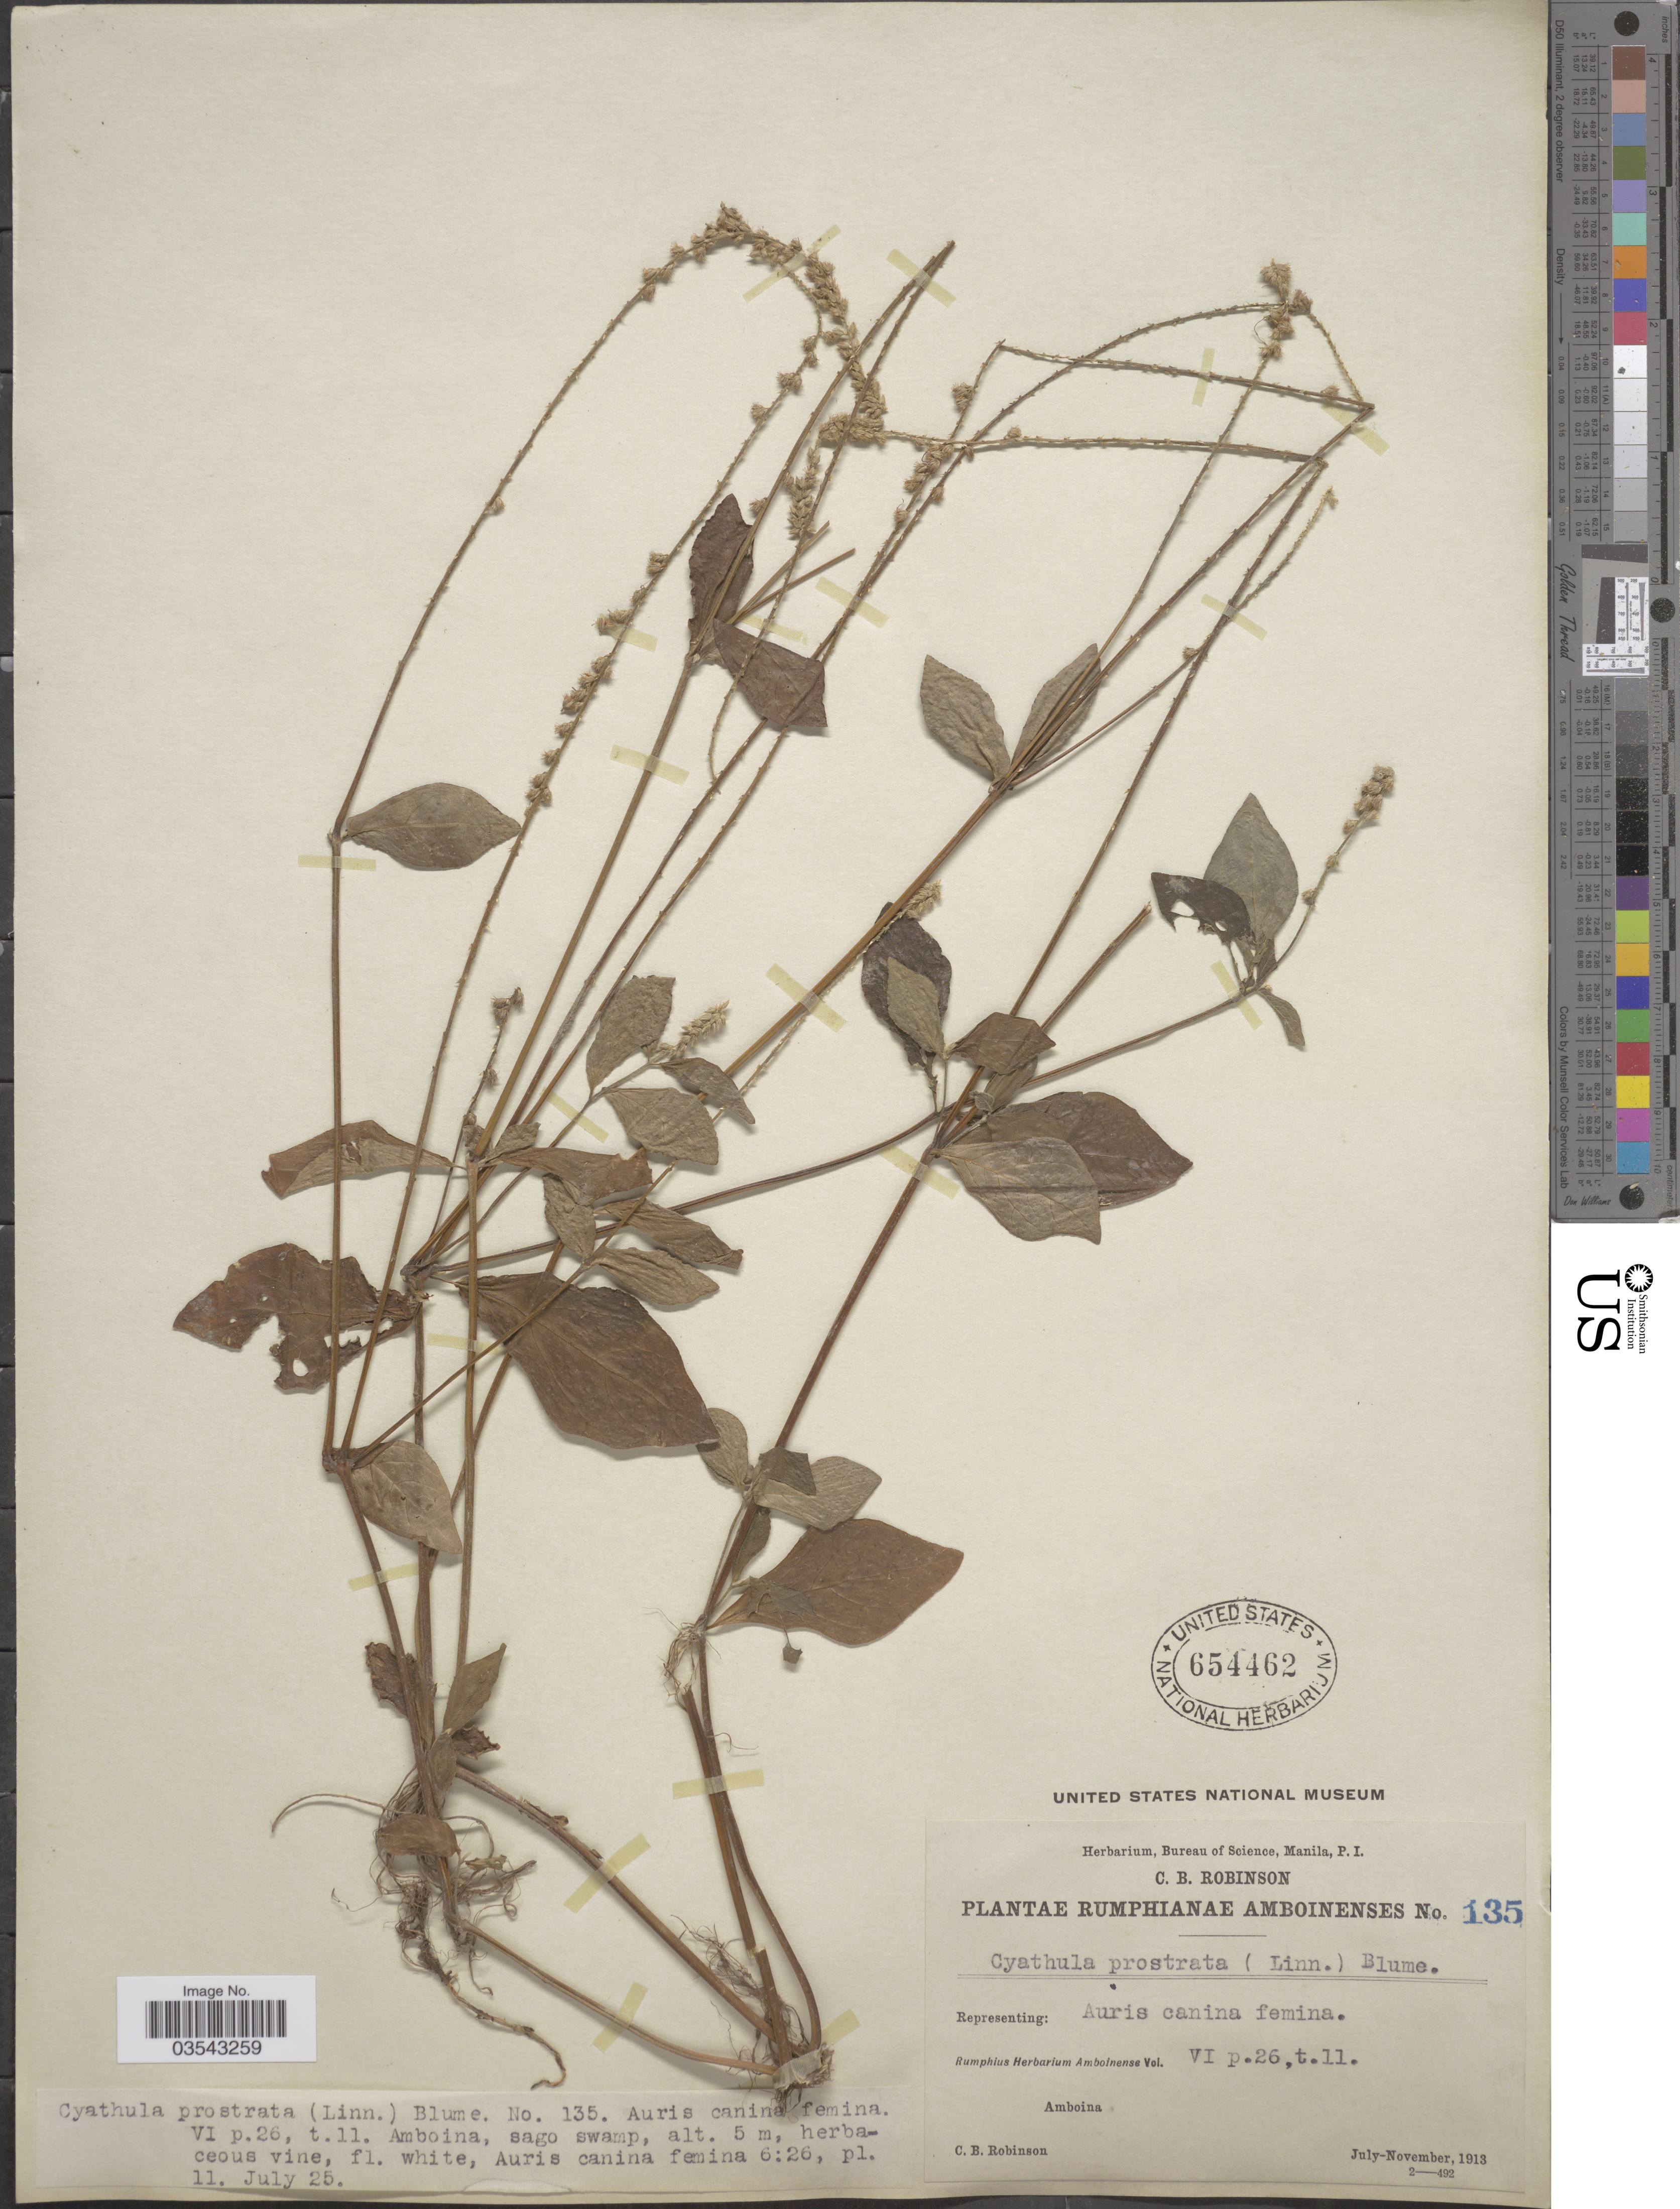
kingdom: Plantae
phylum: Tracheophyta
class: Magnoliopsida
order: Caryophyllales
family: Amaranthaceae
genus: Cyathula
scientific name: Cyathula prostrata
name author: (L.) Blume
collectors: C. Robinson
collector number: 135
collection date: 1913-07-25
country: Indonesia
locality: Amboina.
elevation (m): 5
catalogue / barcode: US 654462